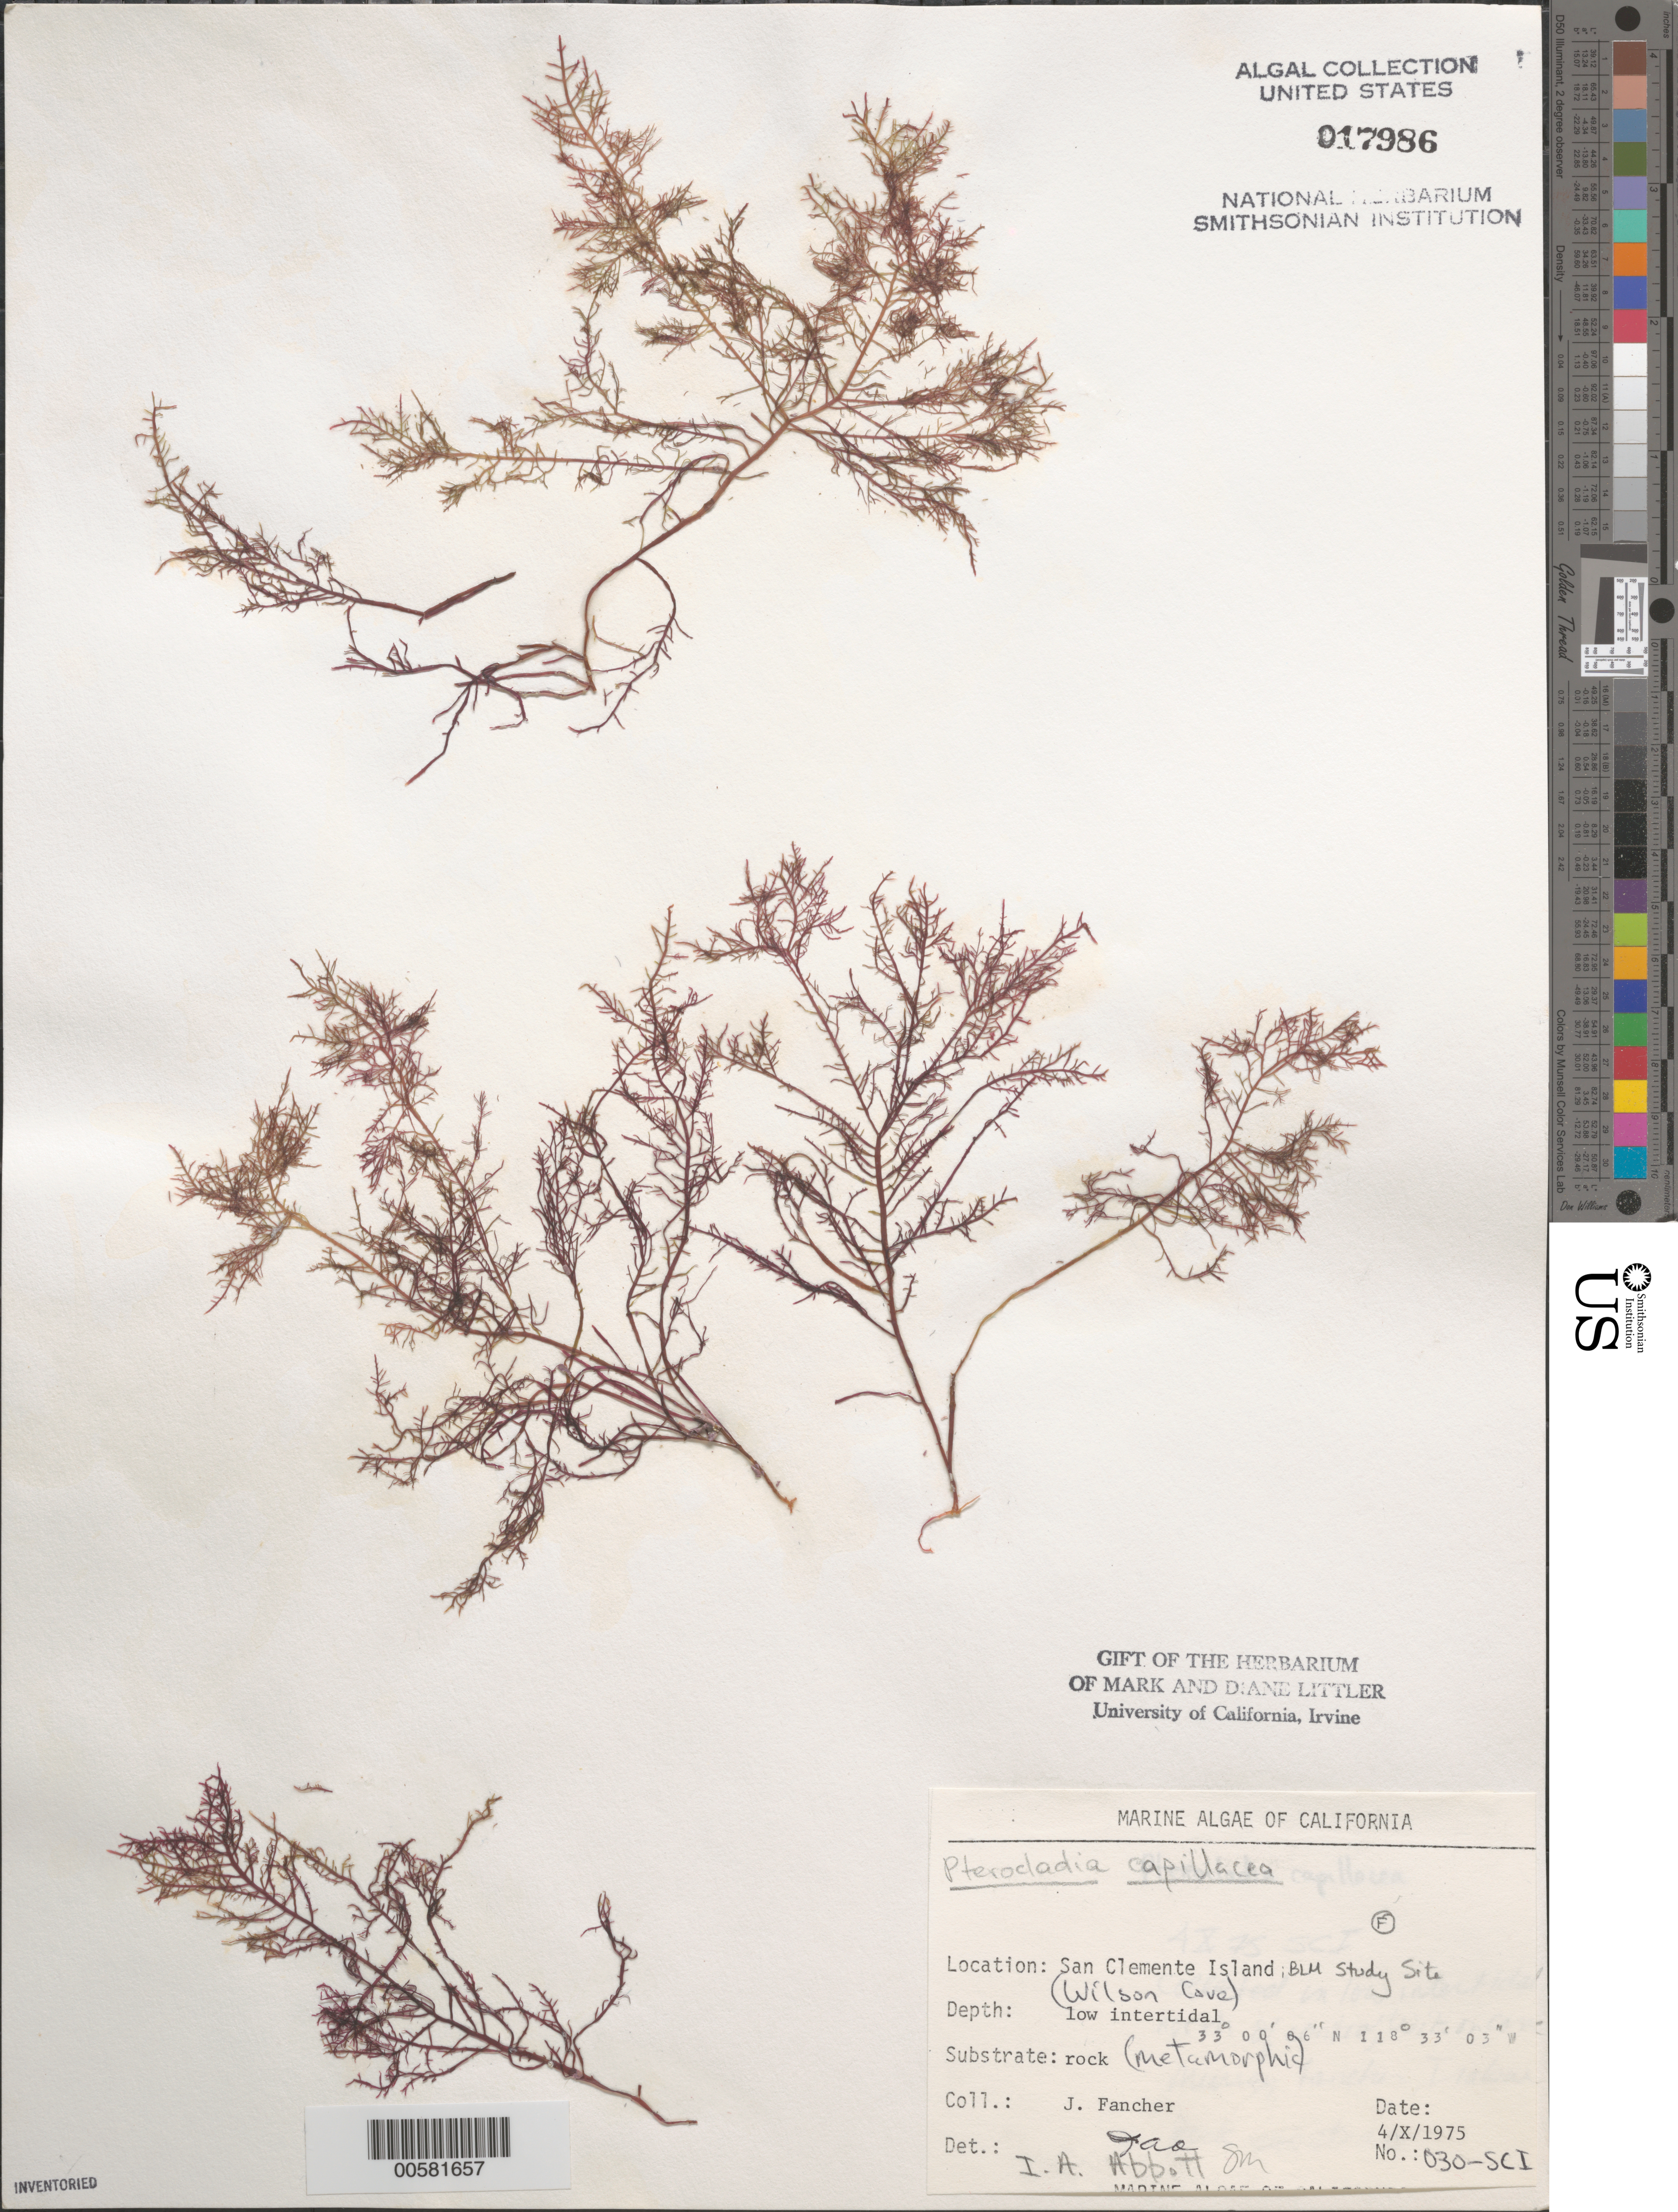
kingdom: Plantae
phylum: Rhodophyta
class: Florideophyceae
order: Gelidiales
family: Pterocladiaceae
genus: Pterocladia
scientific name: Pterocladia capillacea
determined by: Abbott, I. A.; Murray, S. N.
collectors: J. Fancher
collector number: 030-SCI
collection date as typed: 04 Oct 1975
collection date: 1975-10-04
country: United States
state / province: California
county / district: Los Angeles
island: San Clemente Island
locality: Wilson Cove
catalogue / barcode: US 17986